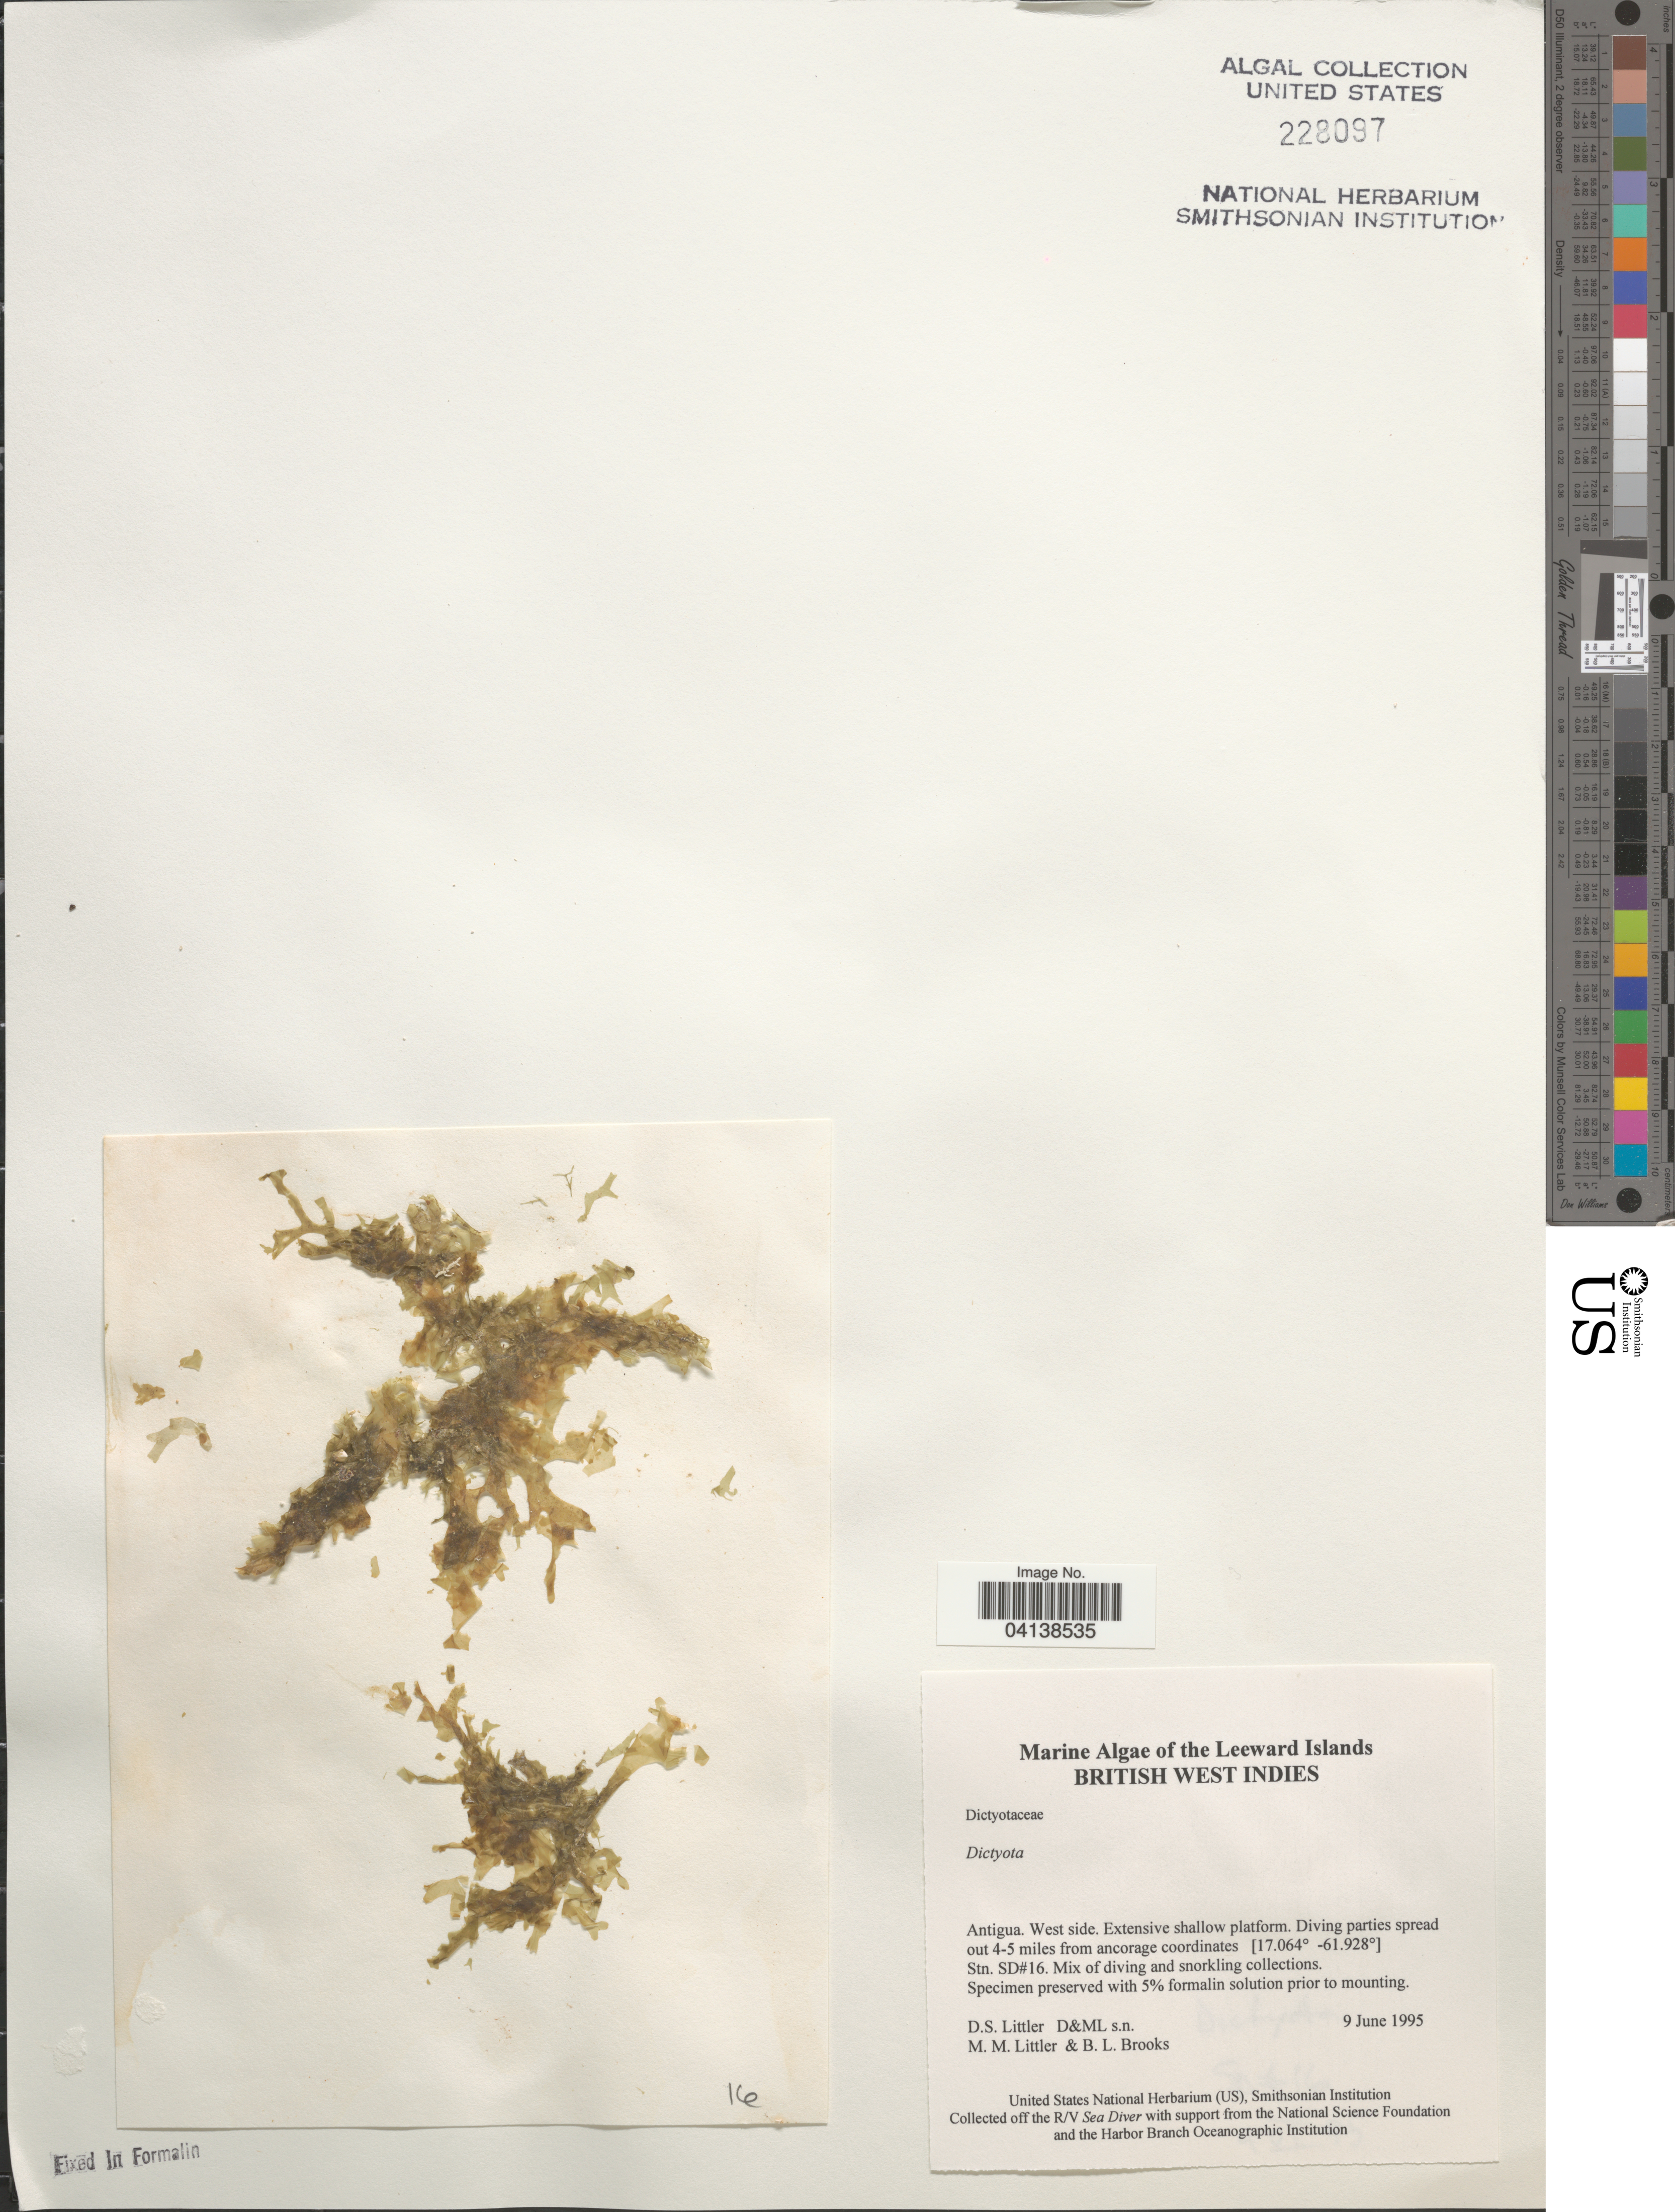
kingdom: Chromista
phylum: Ochrophyta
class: Phaeophyceae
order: Dictyotales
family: Dictyotaceae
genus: Dictyota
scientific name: Dictyota sp.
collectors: D. S. Littler & B. Brooks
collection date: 1995-06-09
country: Antigua and Barbuda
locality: Leeward Islands. British West Indies. Antigua. West side. Extensive shallow platform. Diving parties spread out 4-5 milies from ancorage coordinates. Stn. SD#16.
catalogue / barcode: US 228097